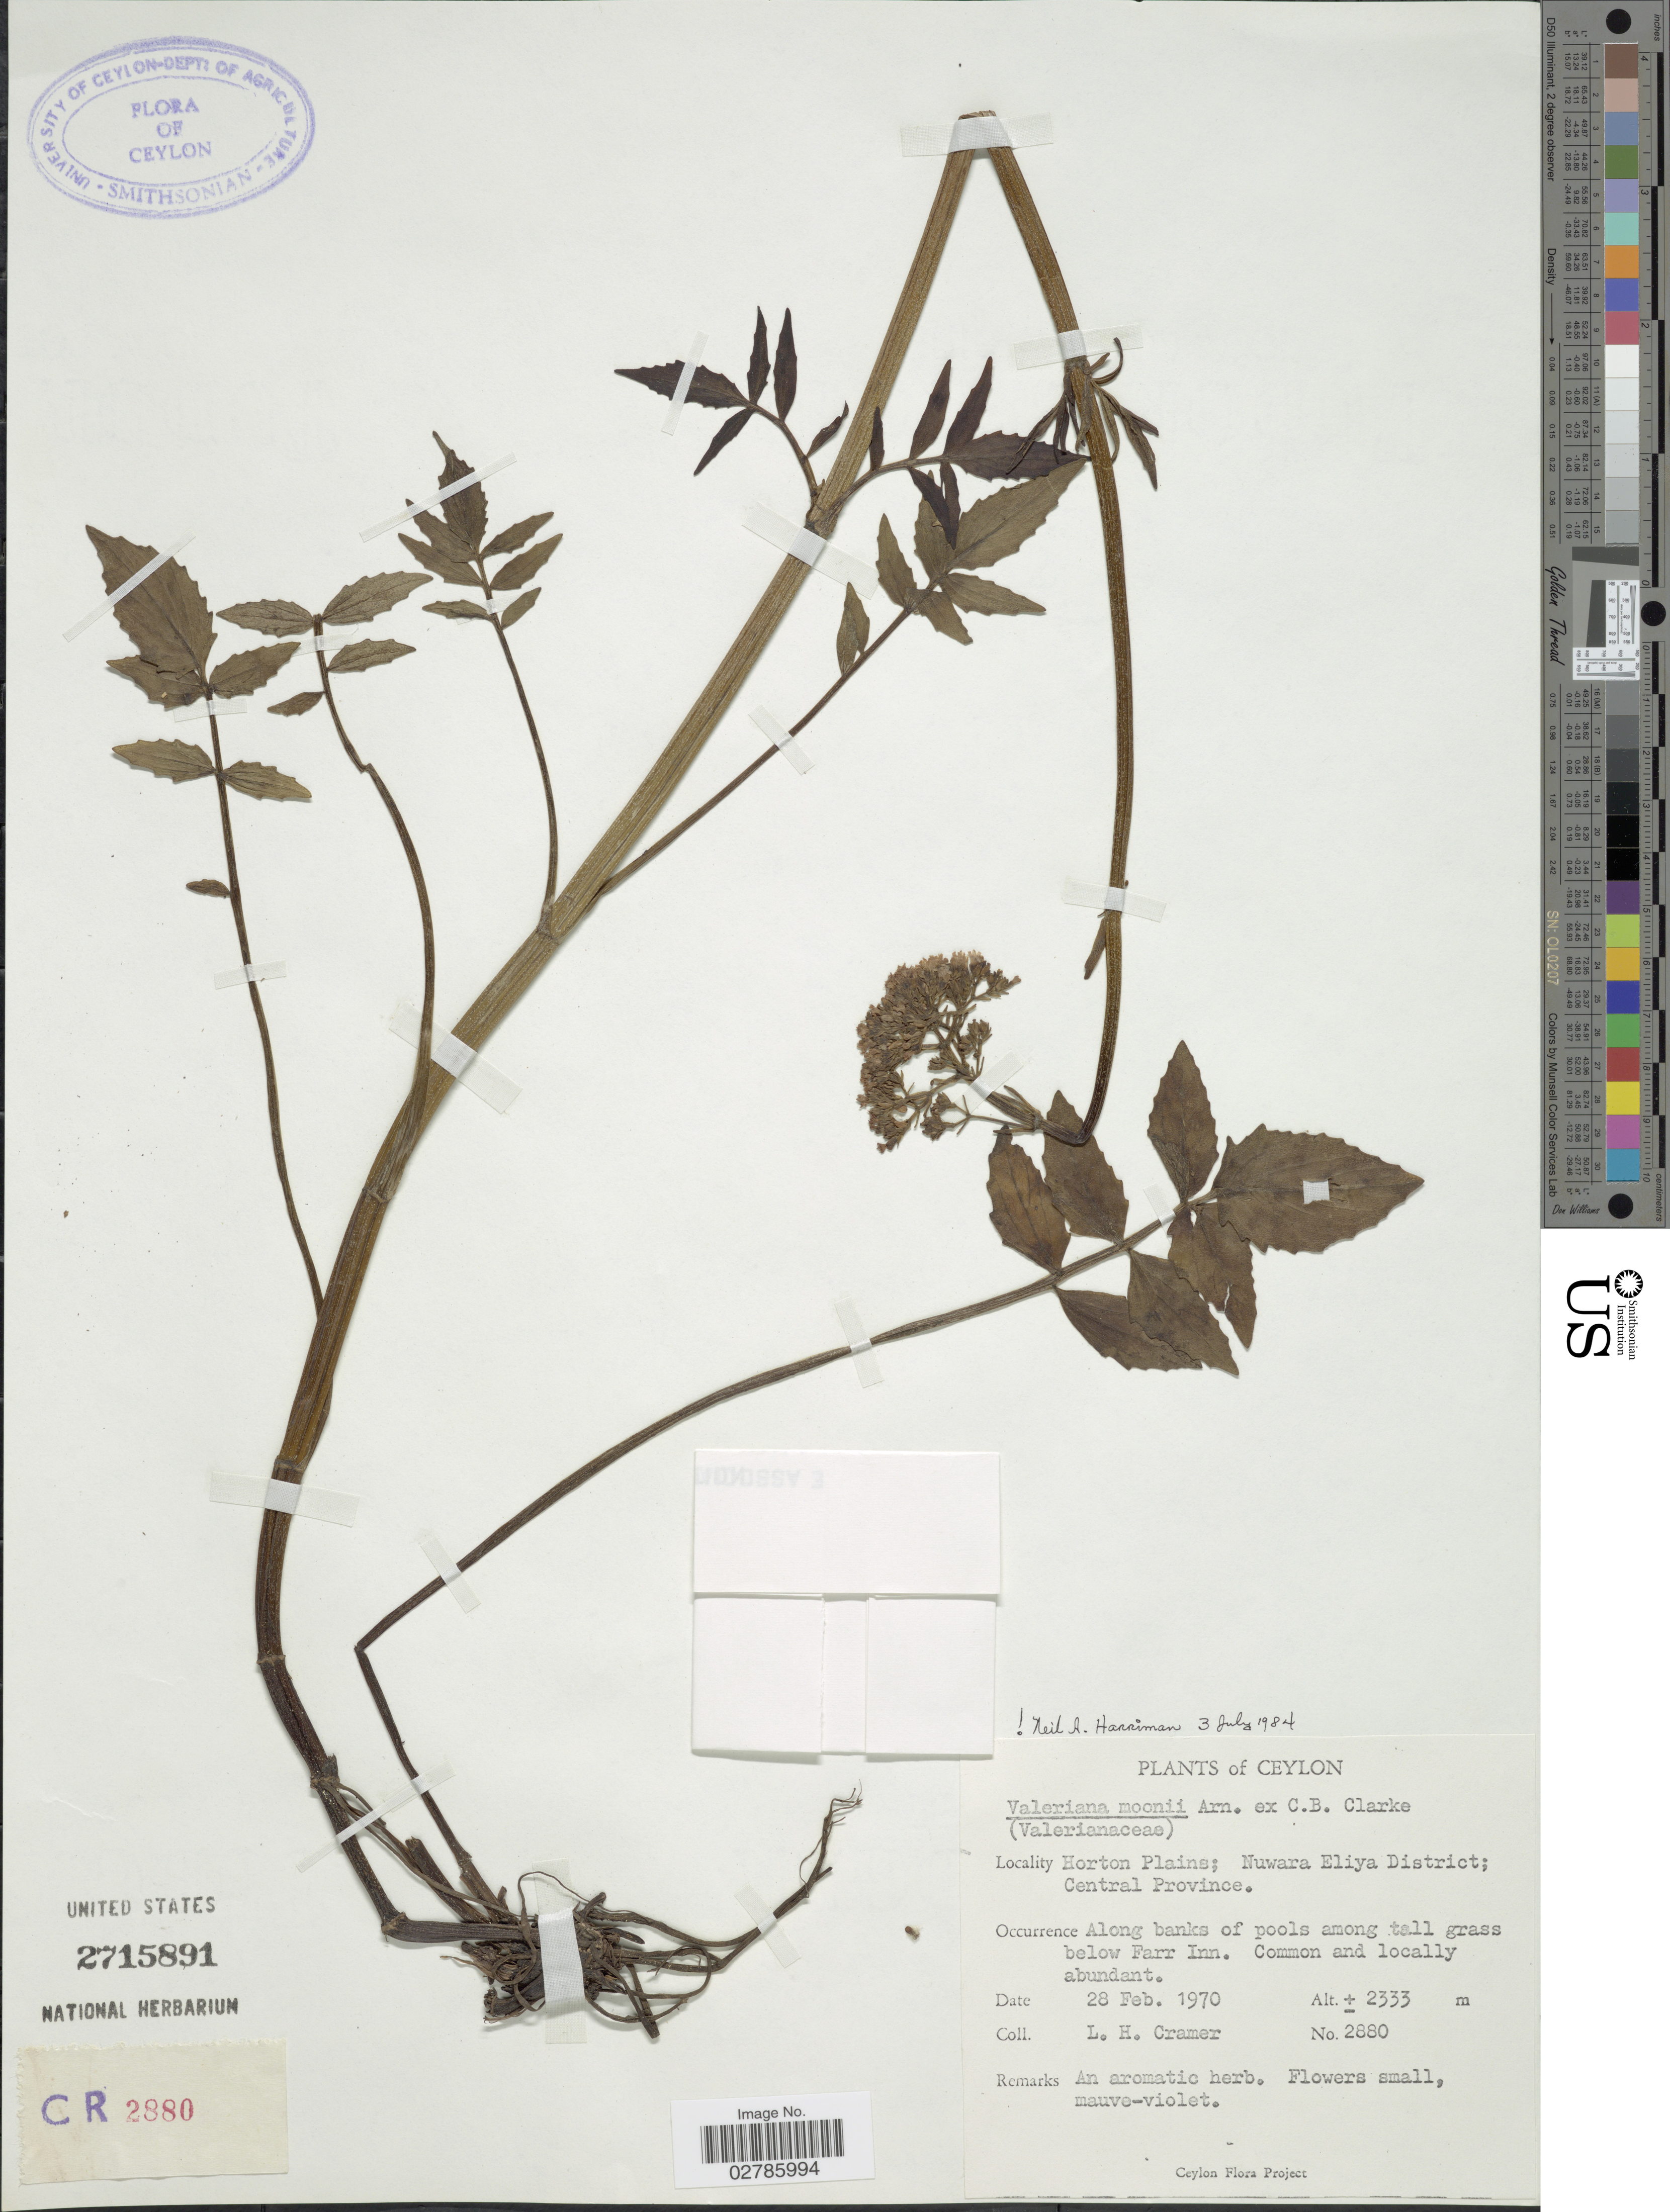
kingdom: Plantae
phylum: Tracheophyta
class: Magnoliopsida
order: Dipsacales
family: Caprifoliaceae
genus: Valeriana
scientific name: Valeriana moonii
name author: Arn.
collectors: L. H. Cramer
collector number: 2880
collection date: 1970-02-28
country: Sri Lanka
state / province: Central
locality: Ceylon. Horton Plains; Nuwara Eliya District; Central Province. Along banks of pools among tall grass below Farr Inn.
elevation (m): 2333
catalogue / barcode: US 2715891